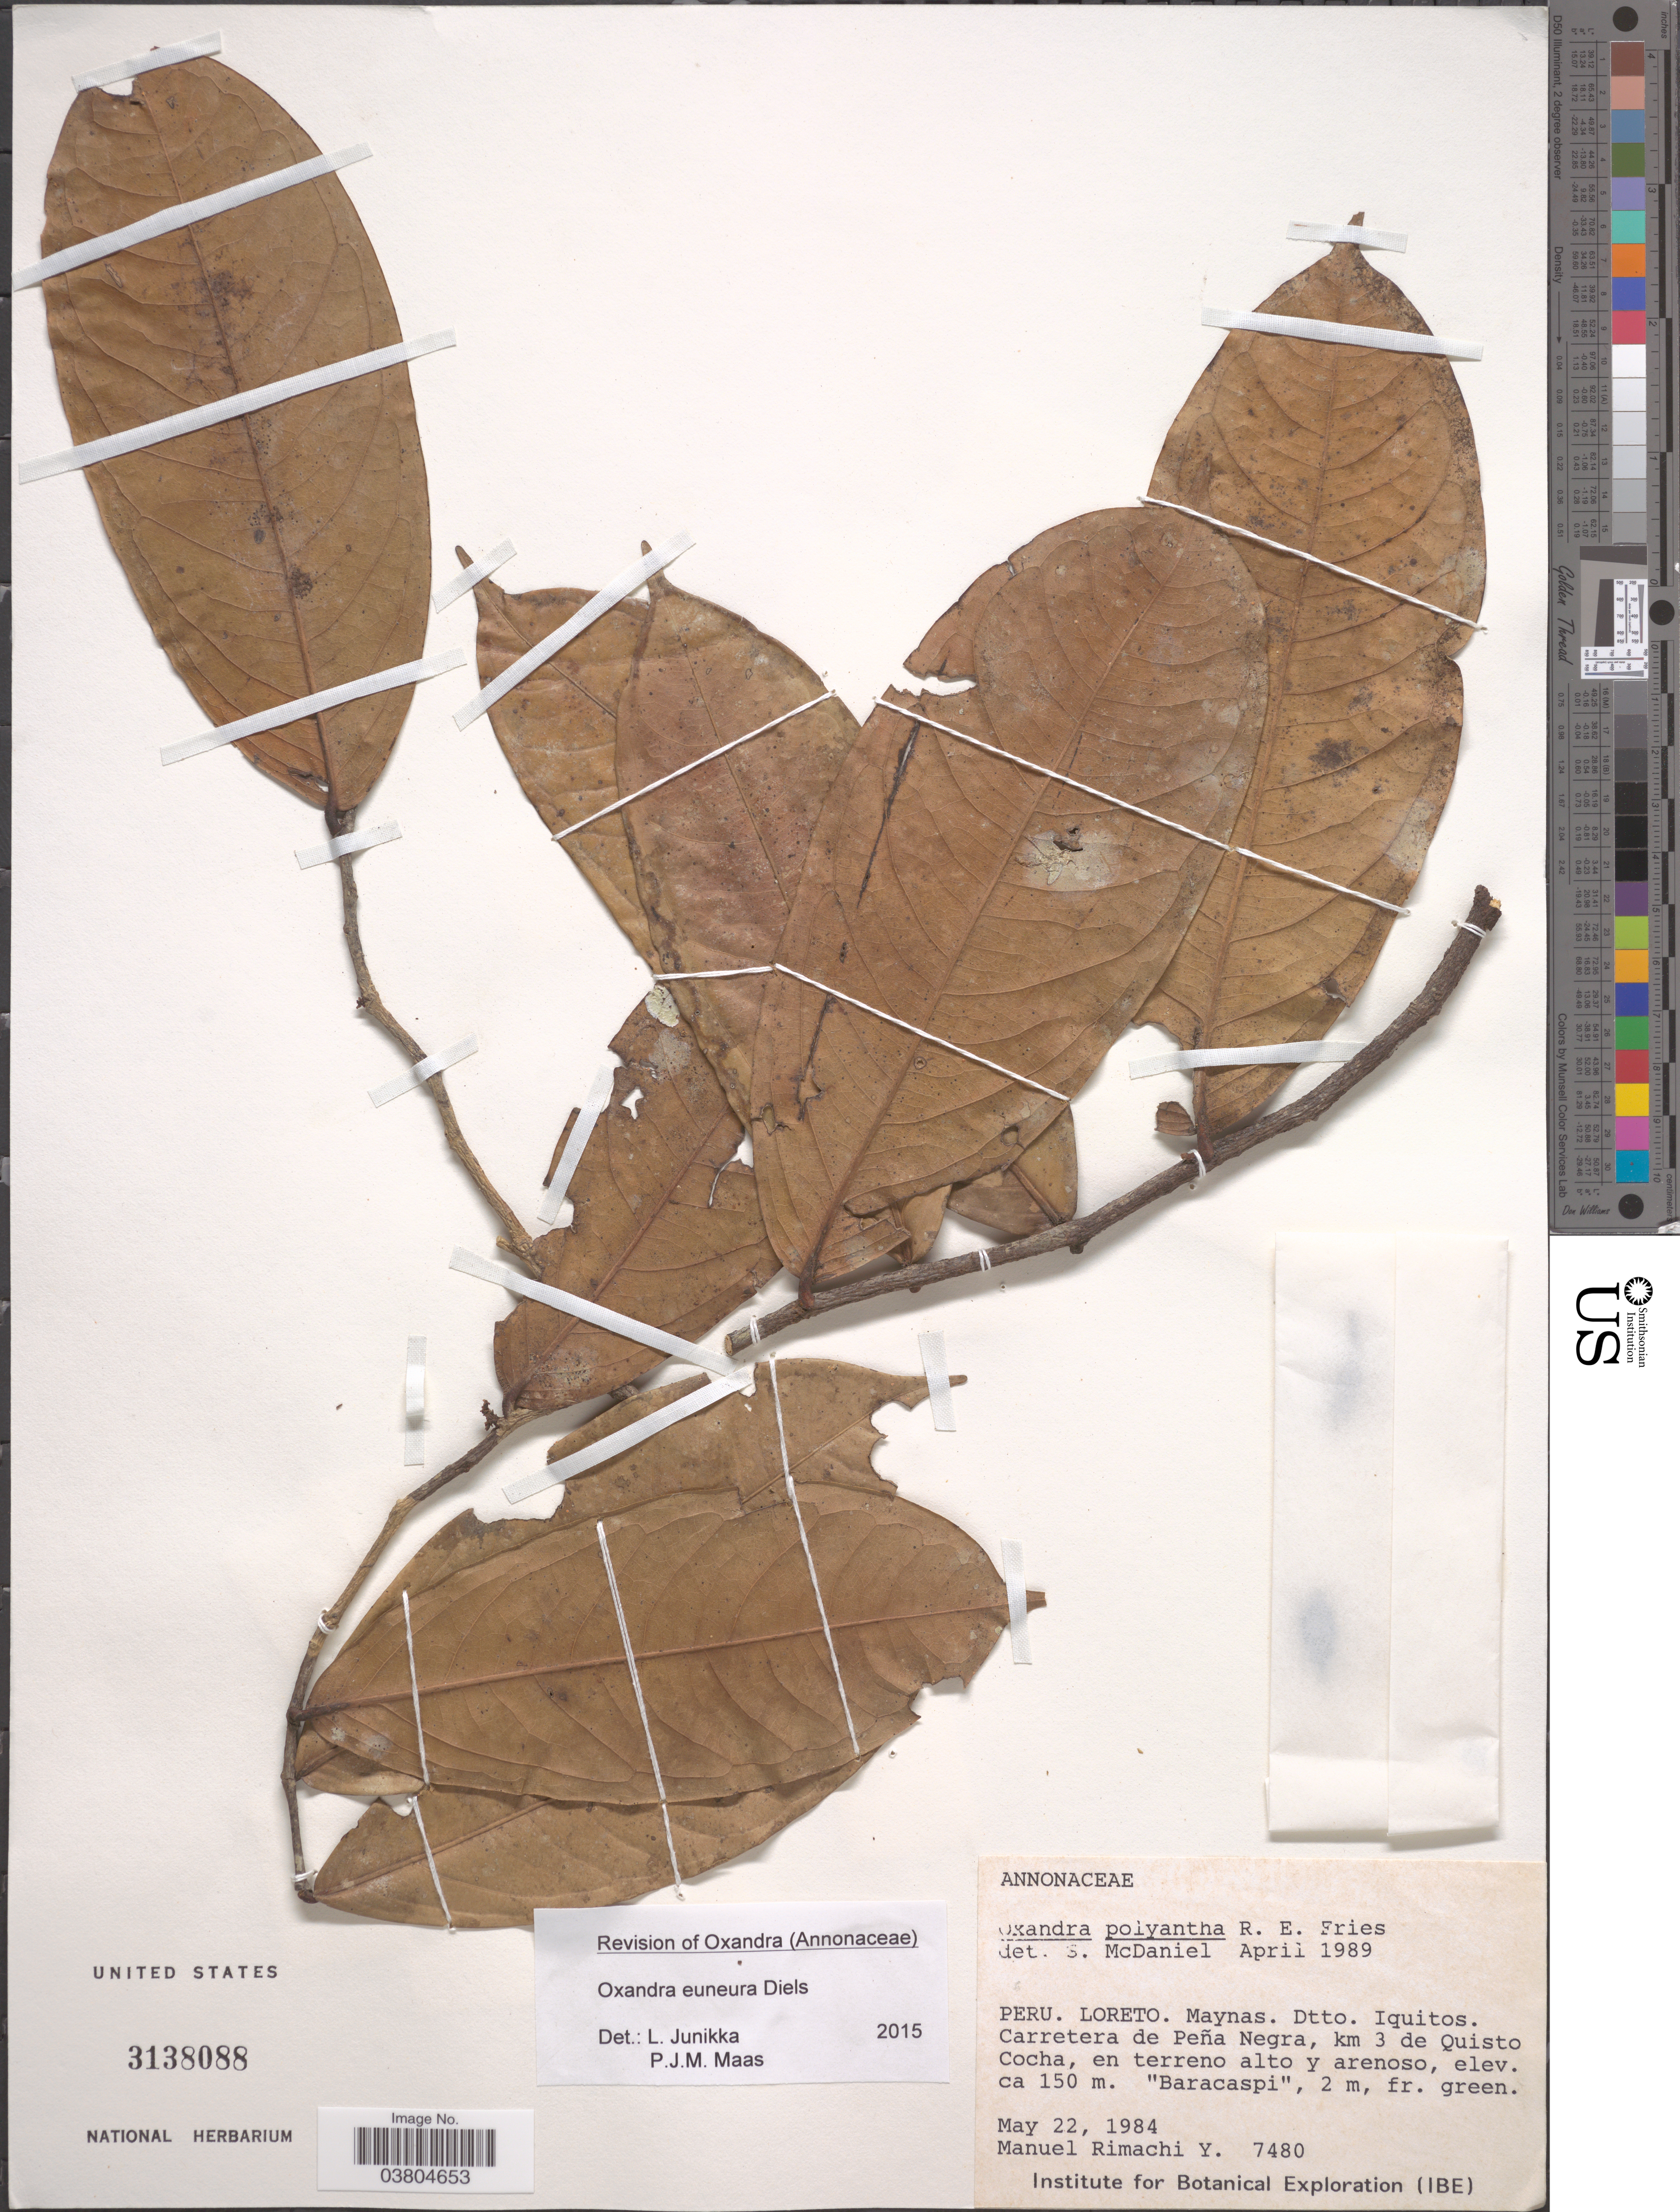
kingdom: Plantae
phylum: Tracheophyta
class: Magnoliopsida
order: Magnoliales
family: Annonaceae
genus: Oxandra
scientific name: Oxandra euneura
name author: Diels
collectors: M. Rimachi Y.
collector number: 7480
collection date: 1984-05-22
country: Peru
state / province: Loreto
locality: Maynas. Dtto. Iquitos. Carretera de Peña Negra, km 3 de Quisto Cocha, en terreno alto y arenoso.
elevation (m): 150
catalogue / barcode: US 3138088